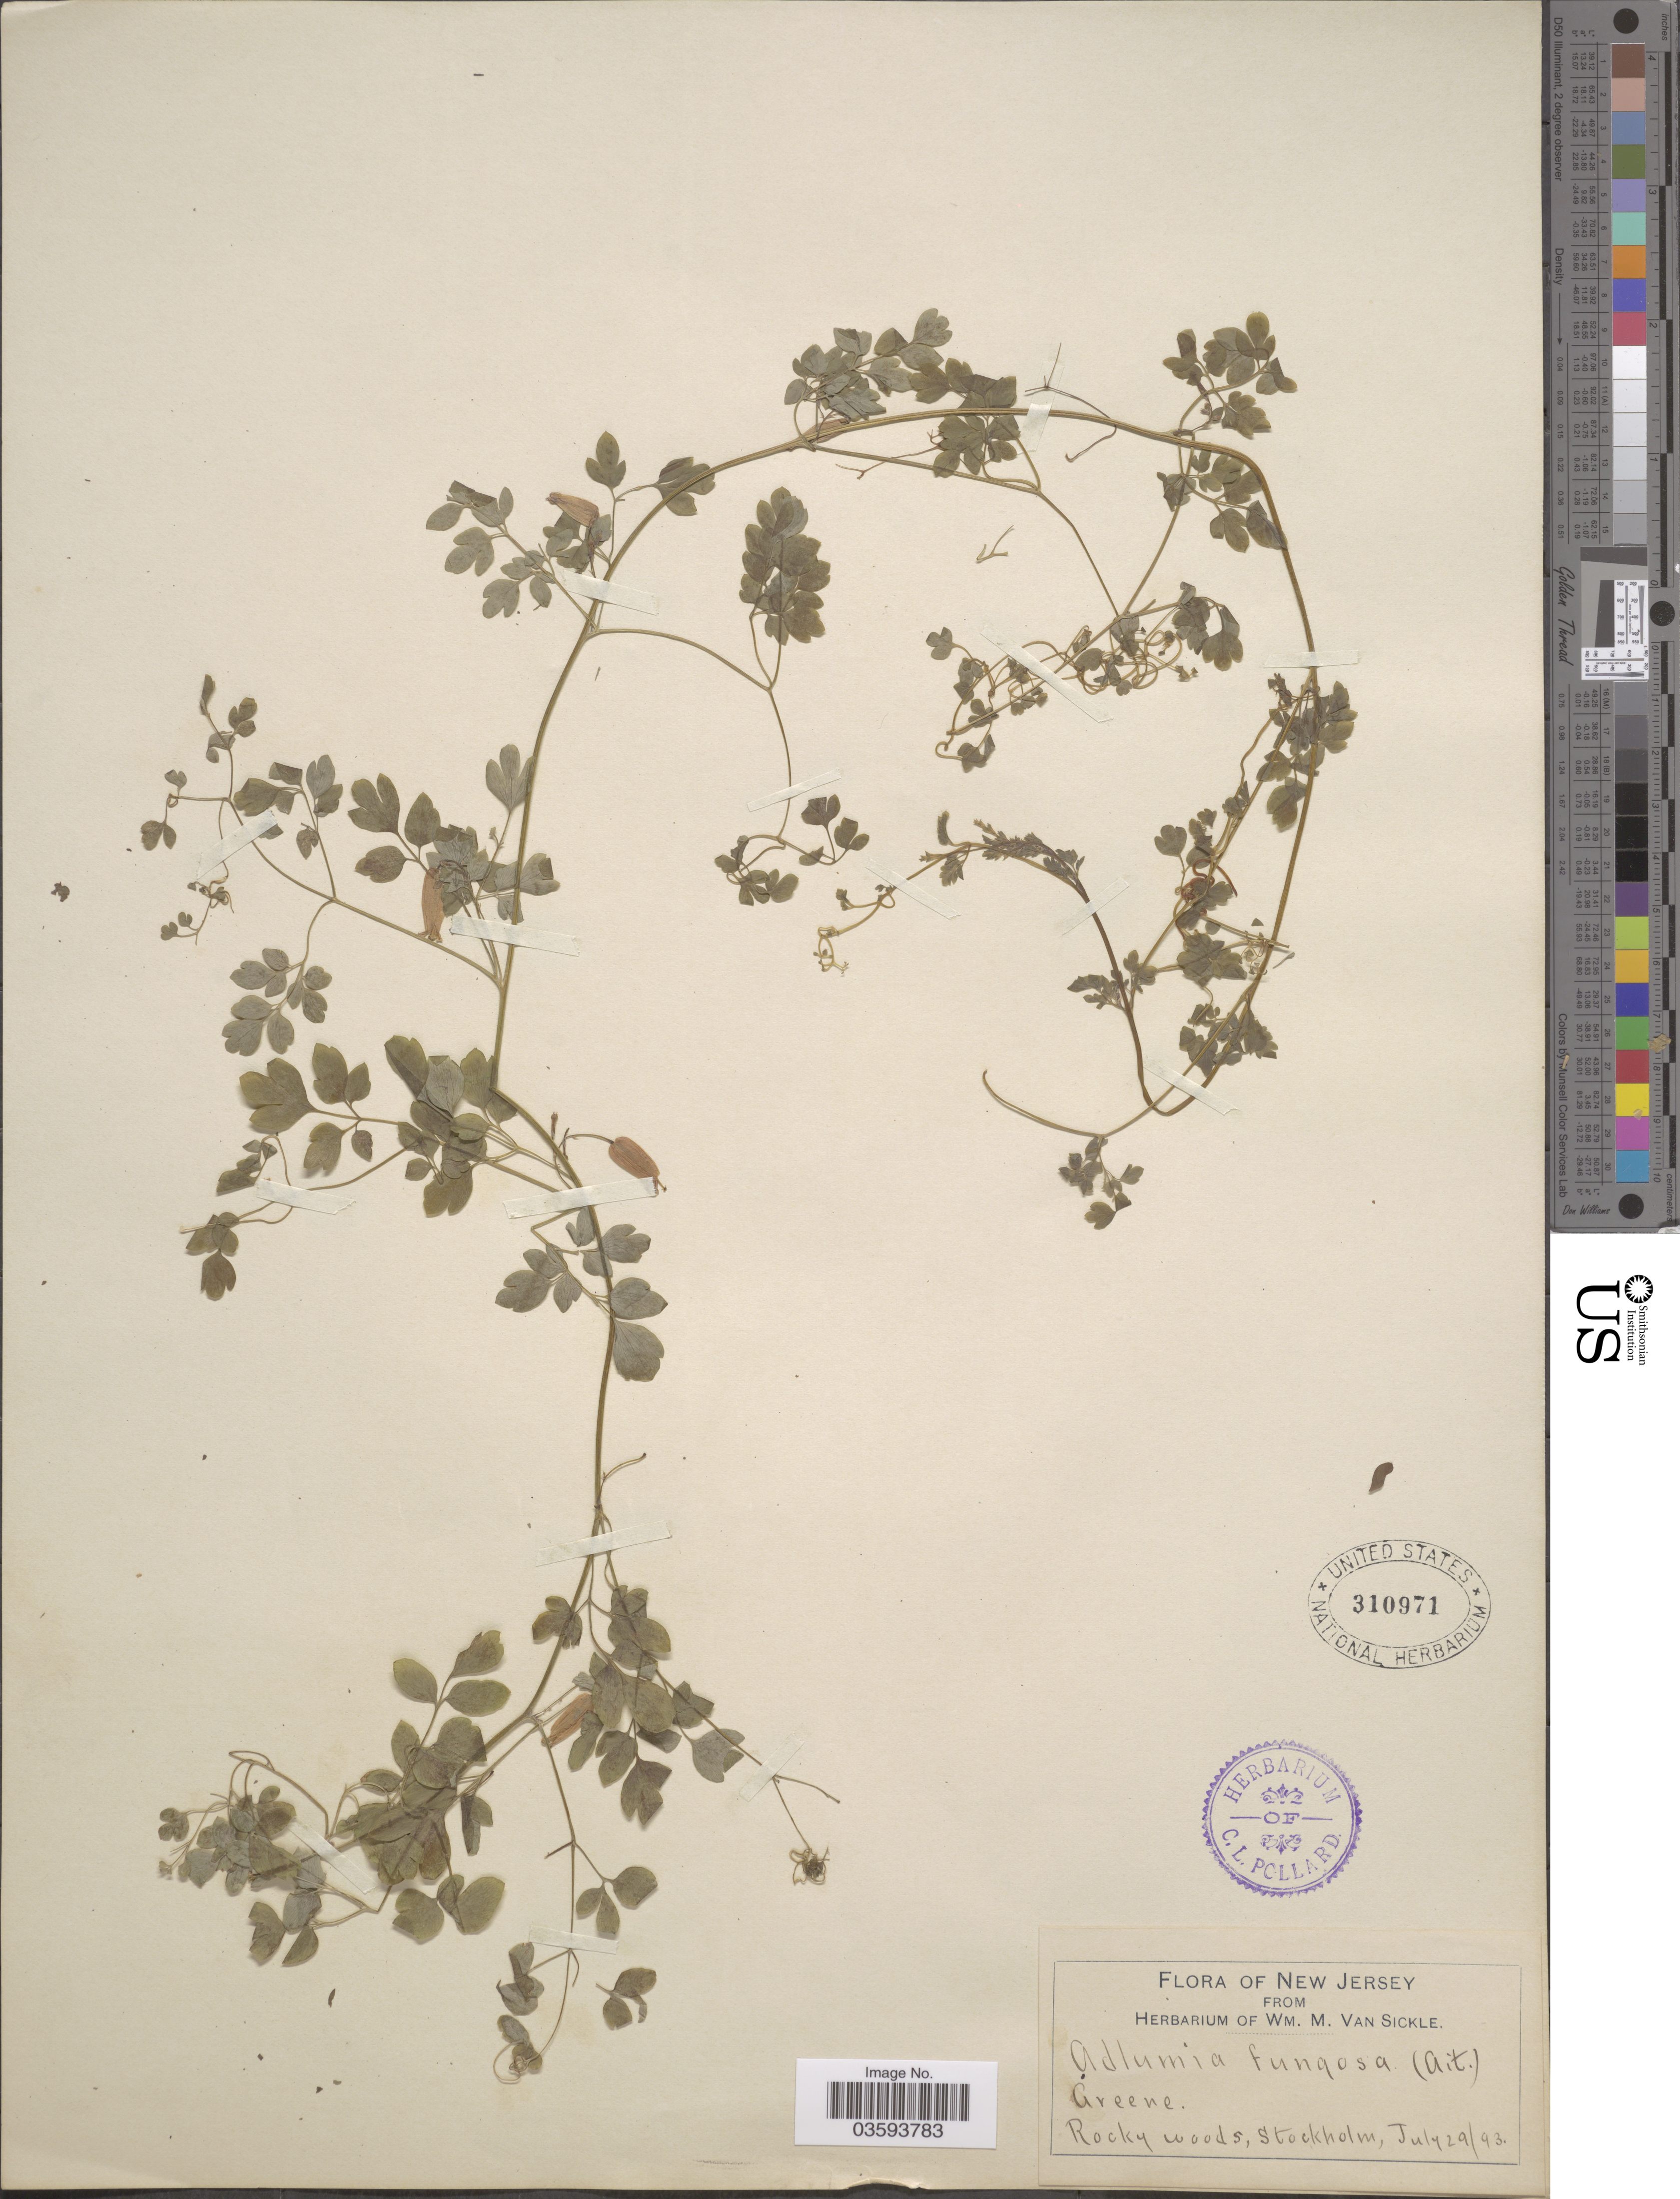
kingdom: Plantae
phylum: Tracheophyta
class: Magnoliopsida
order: Ranunculales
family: Papaveraceae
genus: Adlumia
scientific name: Adlumia fungosa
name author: (Aiton) Greene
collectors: ex herb. Wm. M. Van Sickle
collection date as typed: Transcribed d/m/y: 29/7/93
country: United States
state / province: New Jersey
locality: Rocky woods, Stockholm.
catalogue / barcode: US 310971